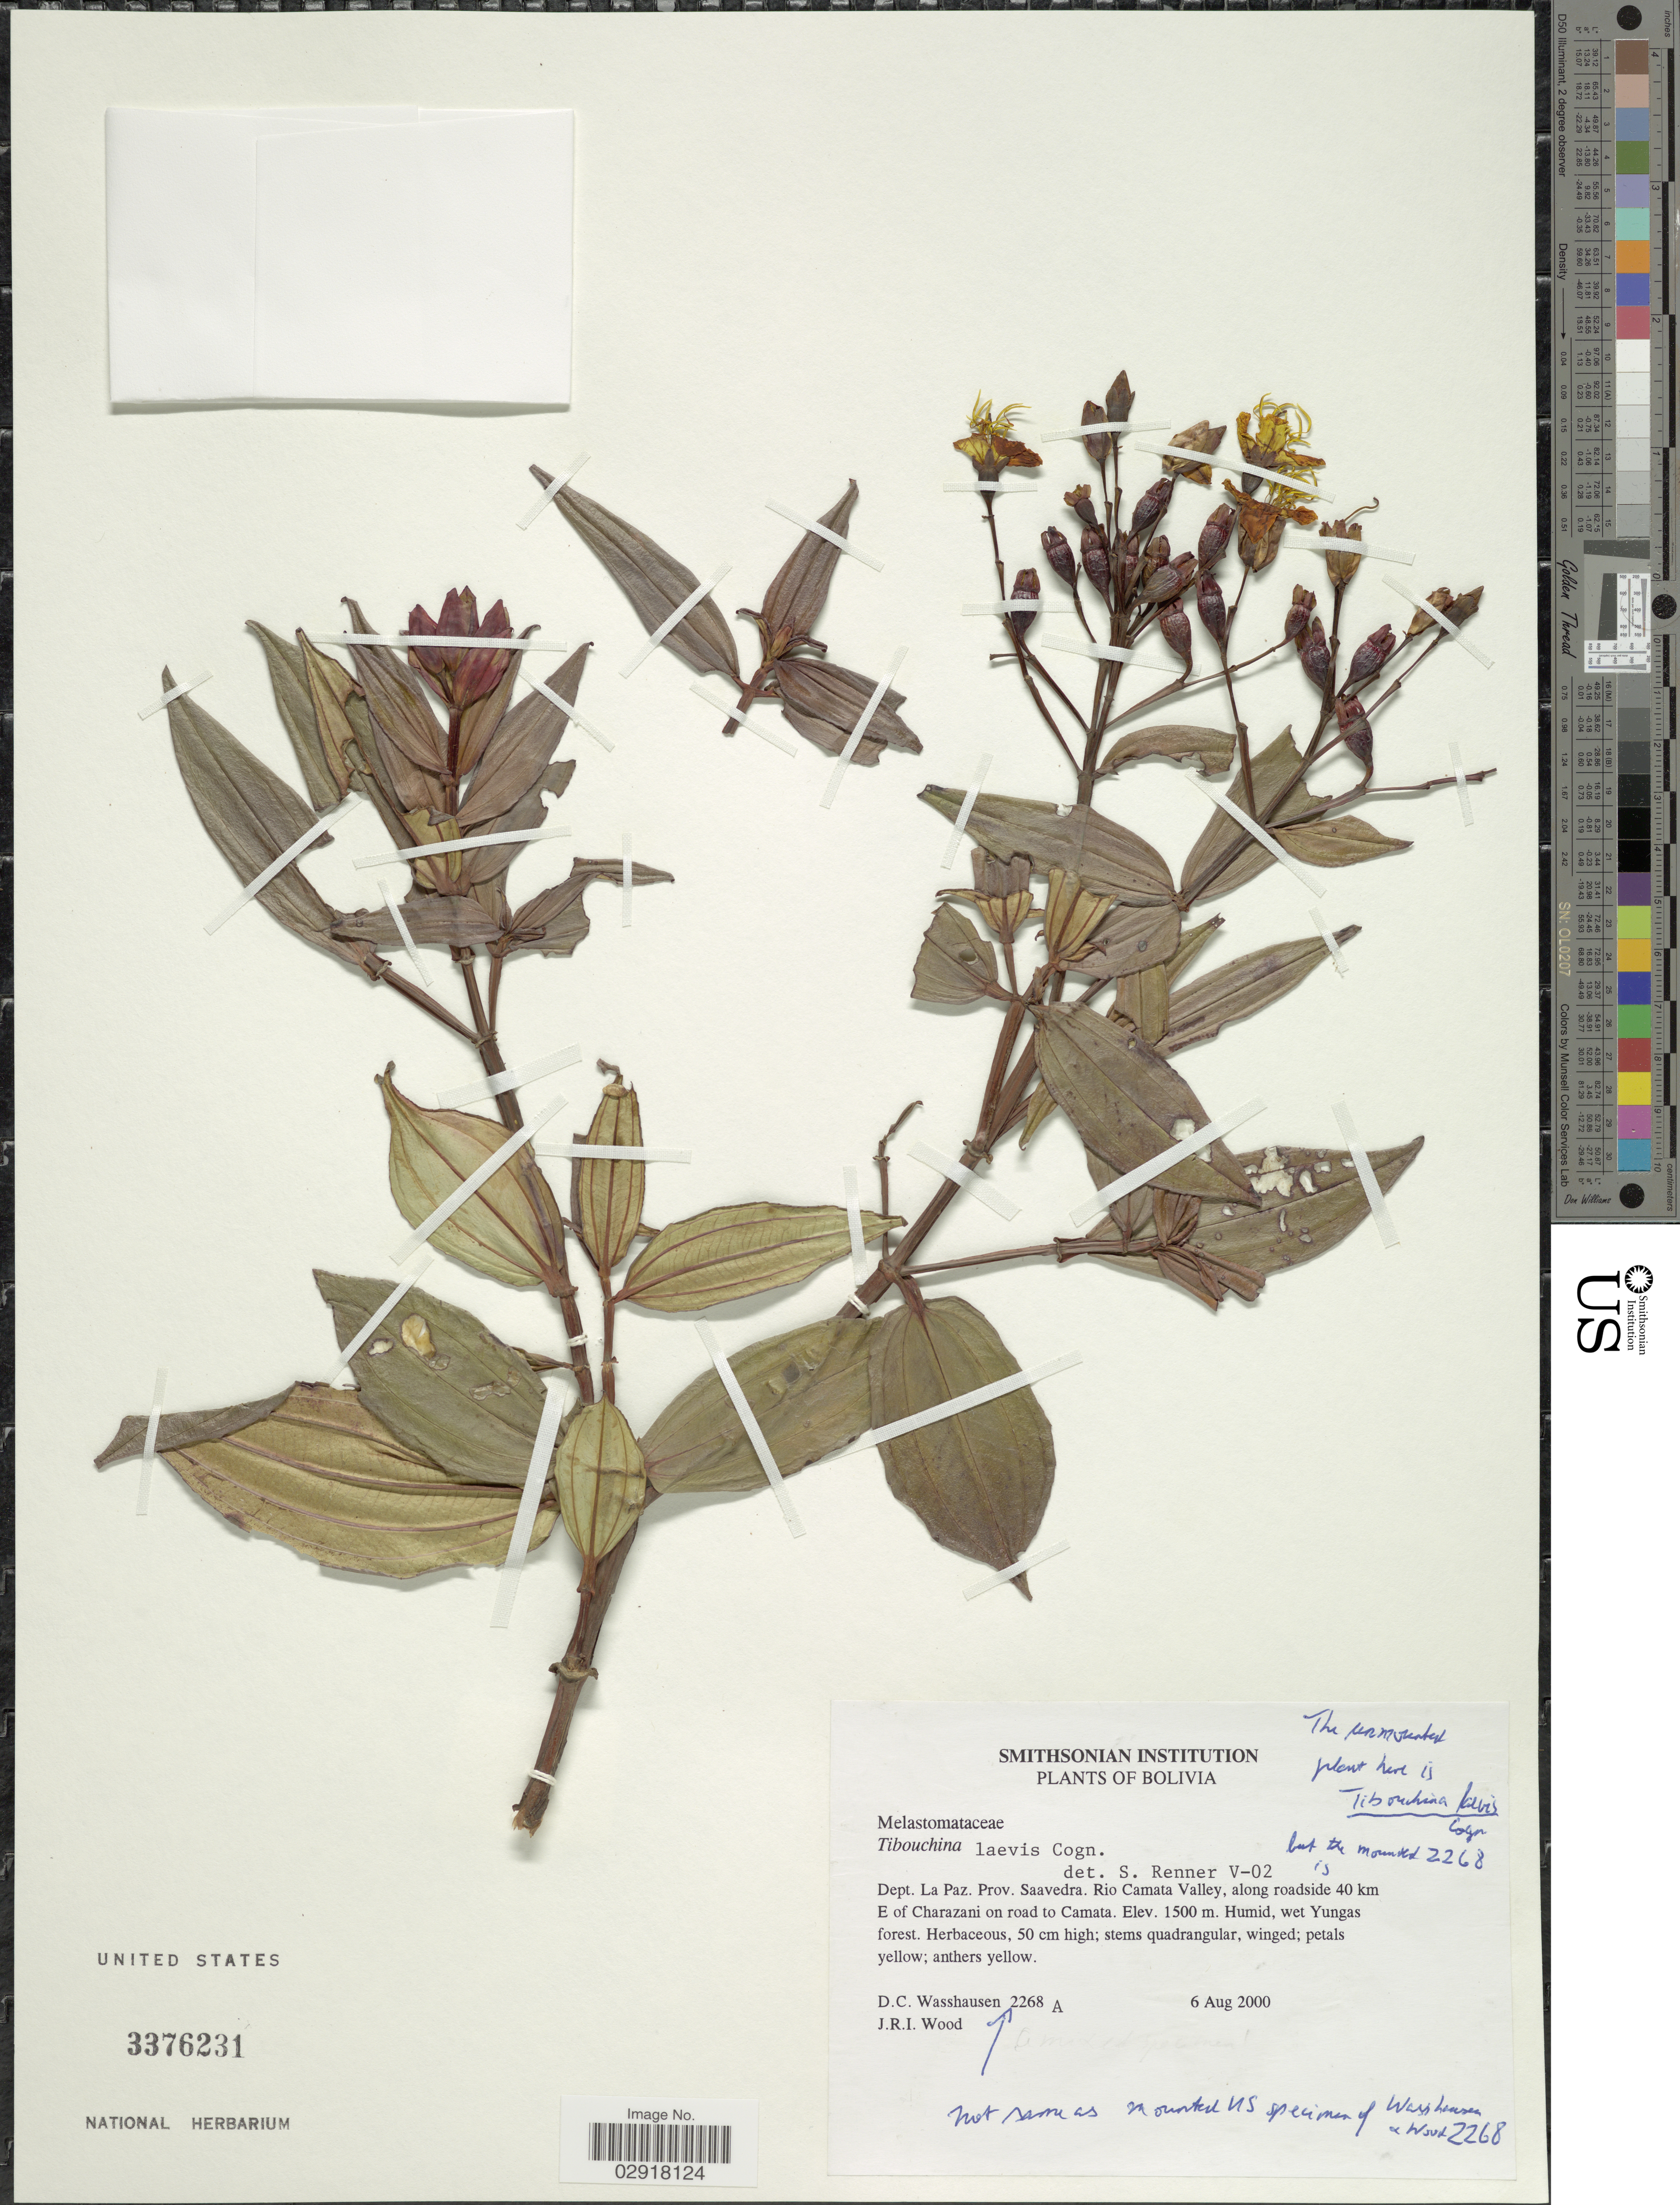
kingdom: Plantae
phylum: Tracheophyta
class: Magnoliopsida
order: Myrtales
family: Melastomataceae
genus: Chaetogastra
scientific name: Chaetogastra laevis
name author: (Cogn.) P.J.F. Guim. & Michelang.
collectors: D. C. Wasshausen & J. R. I. Wood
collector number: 2268A?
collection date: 2000-08-06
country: Bolivia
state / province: La Paz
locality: Dept. La Paz. Prov. Saavedra. Rio Camata Valley, along roadside 40 km E of Charazani on road to Camata.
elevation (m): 1500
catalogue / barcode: US 3376231